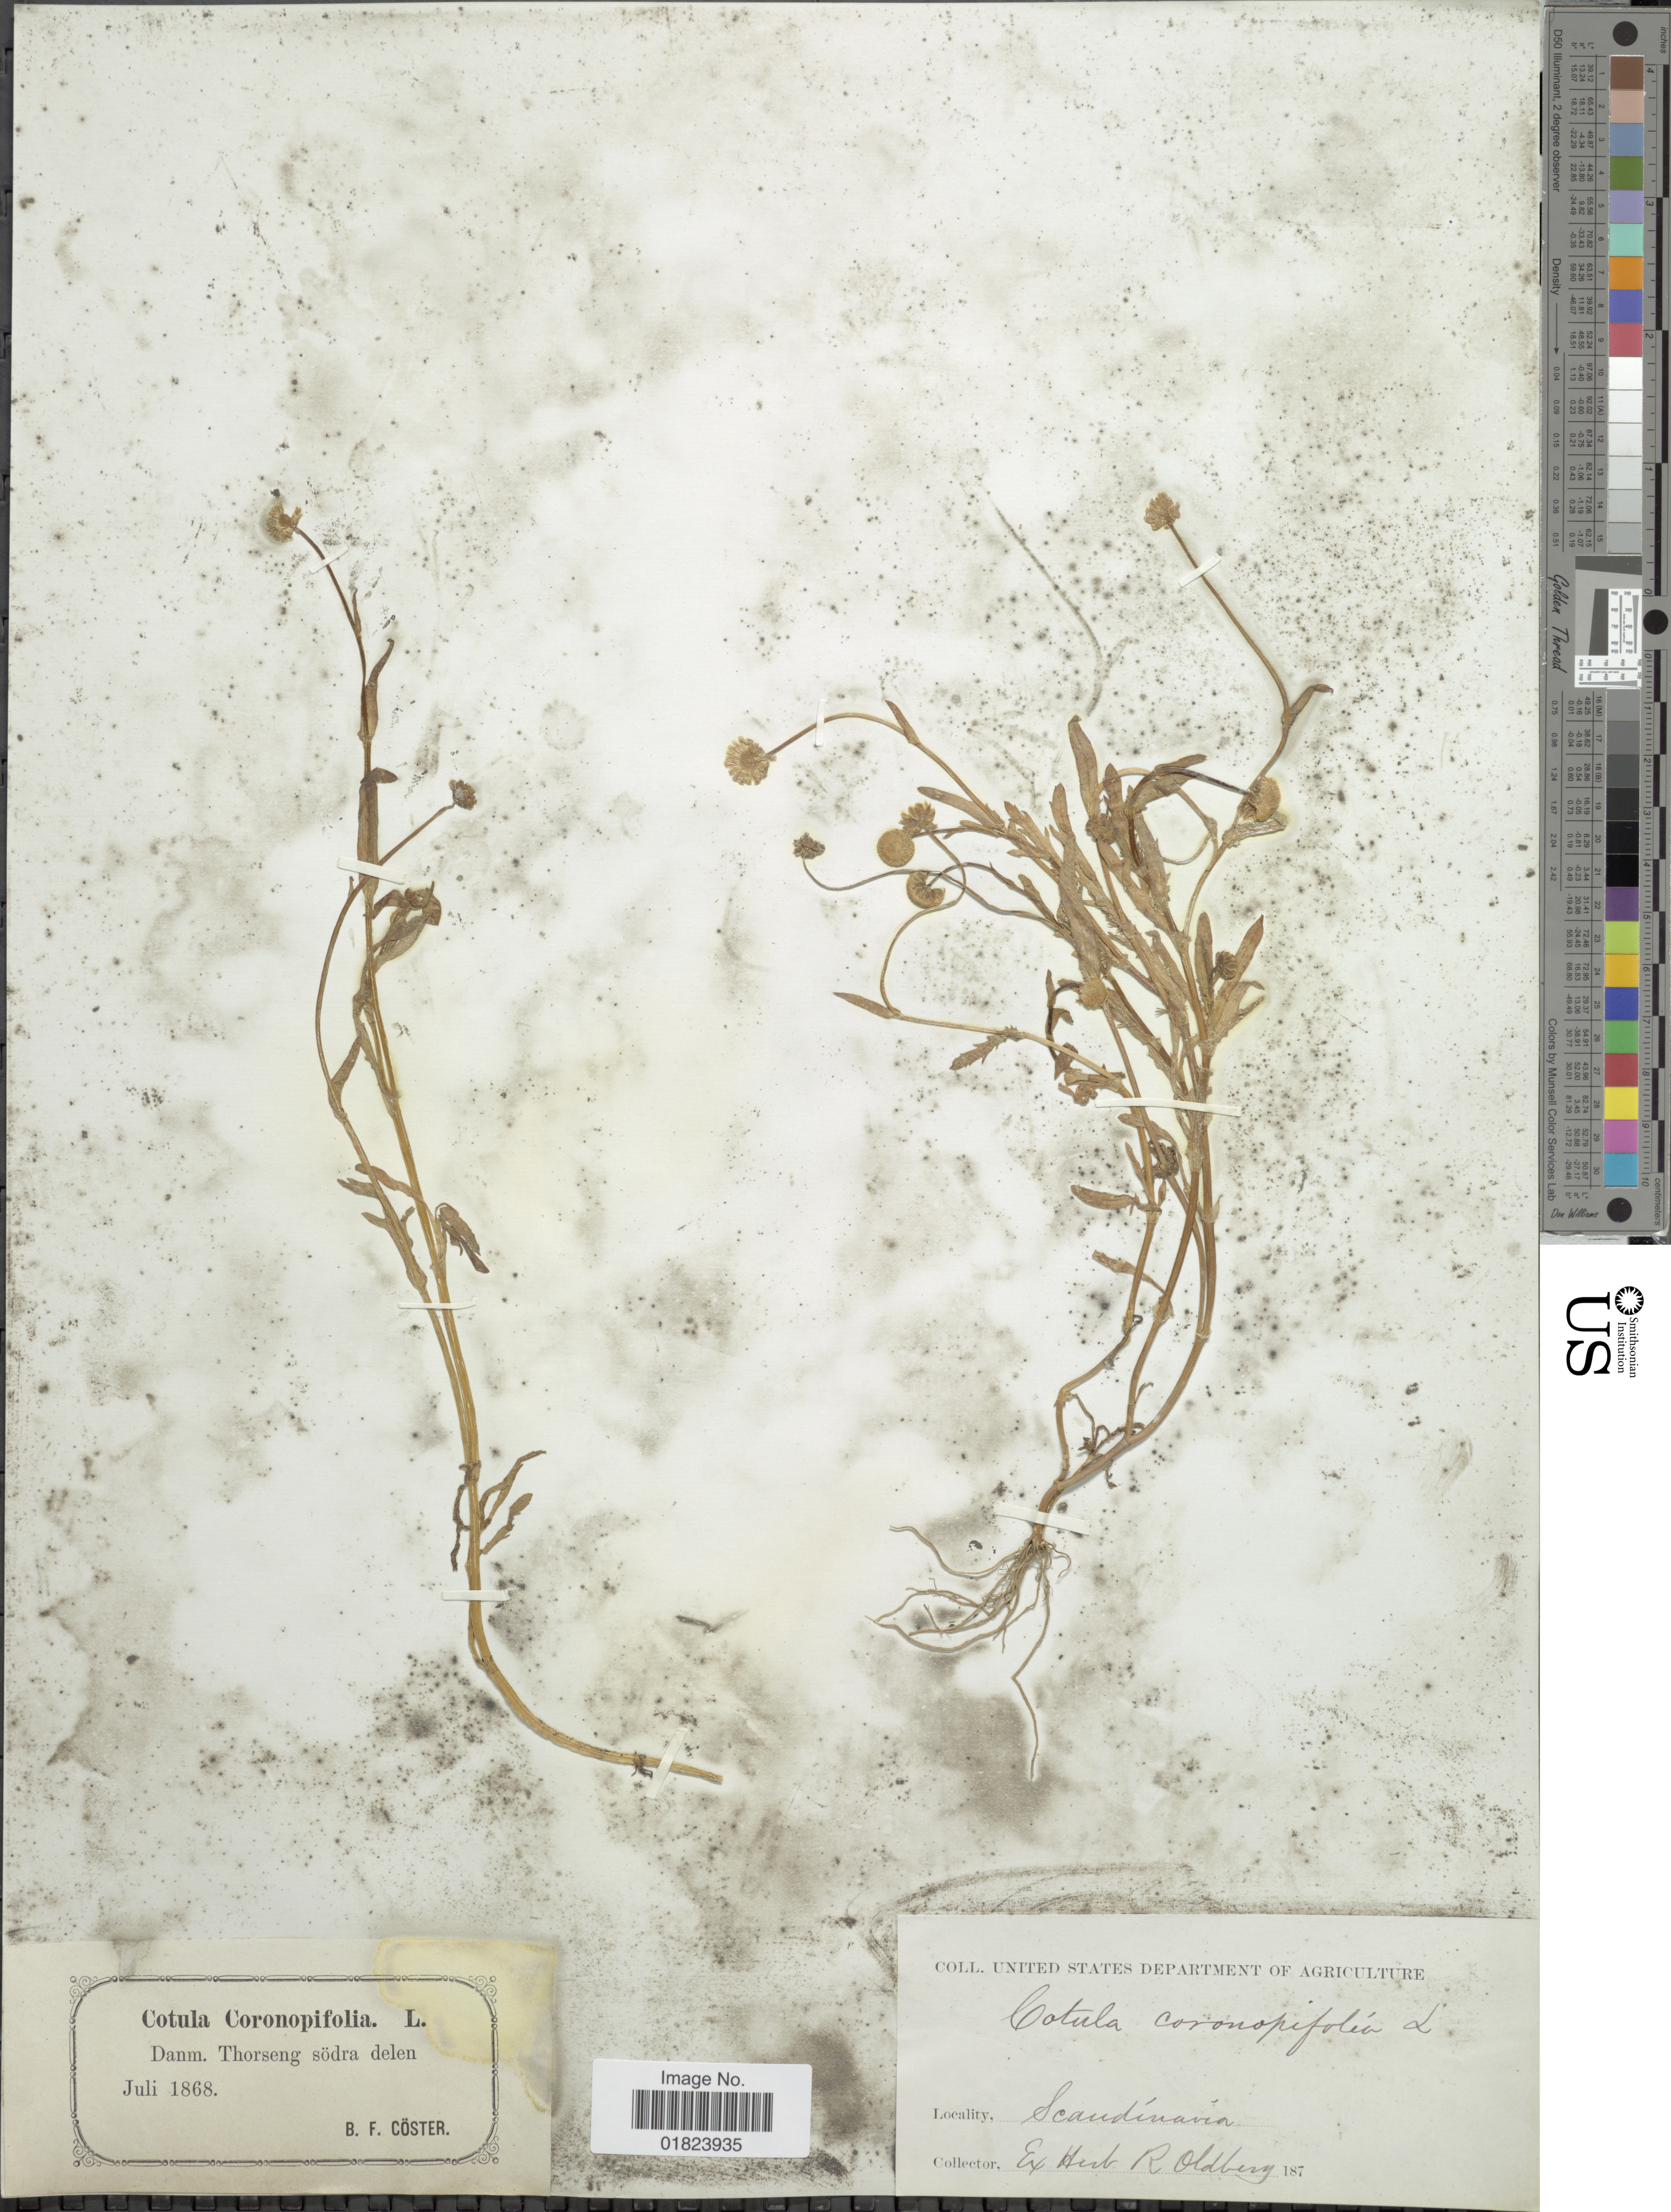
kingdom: Plantae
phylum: Tracheophyta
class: Magnoliopsida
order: Asterales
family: Asteraceae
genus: Cotula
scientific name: Cotula coronopifolia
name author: L.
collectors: B. Coster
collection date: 1868-07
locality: Danm., Thorseng södra delen, Scandinavia.